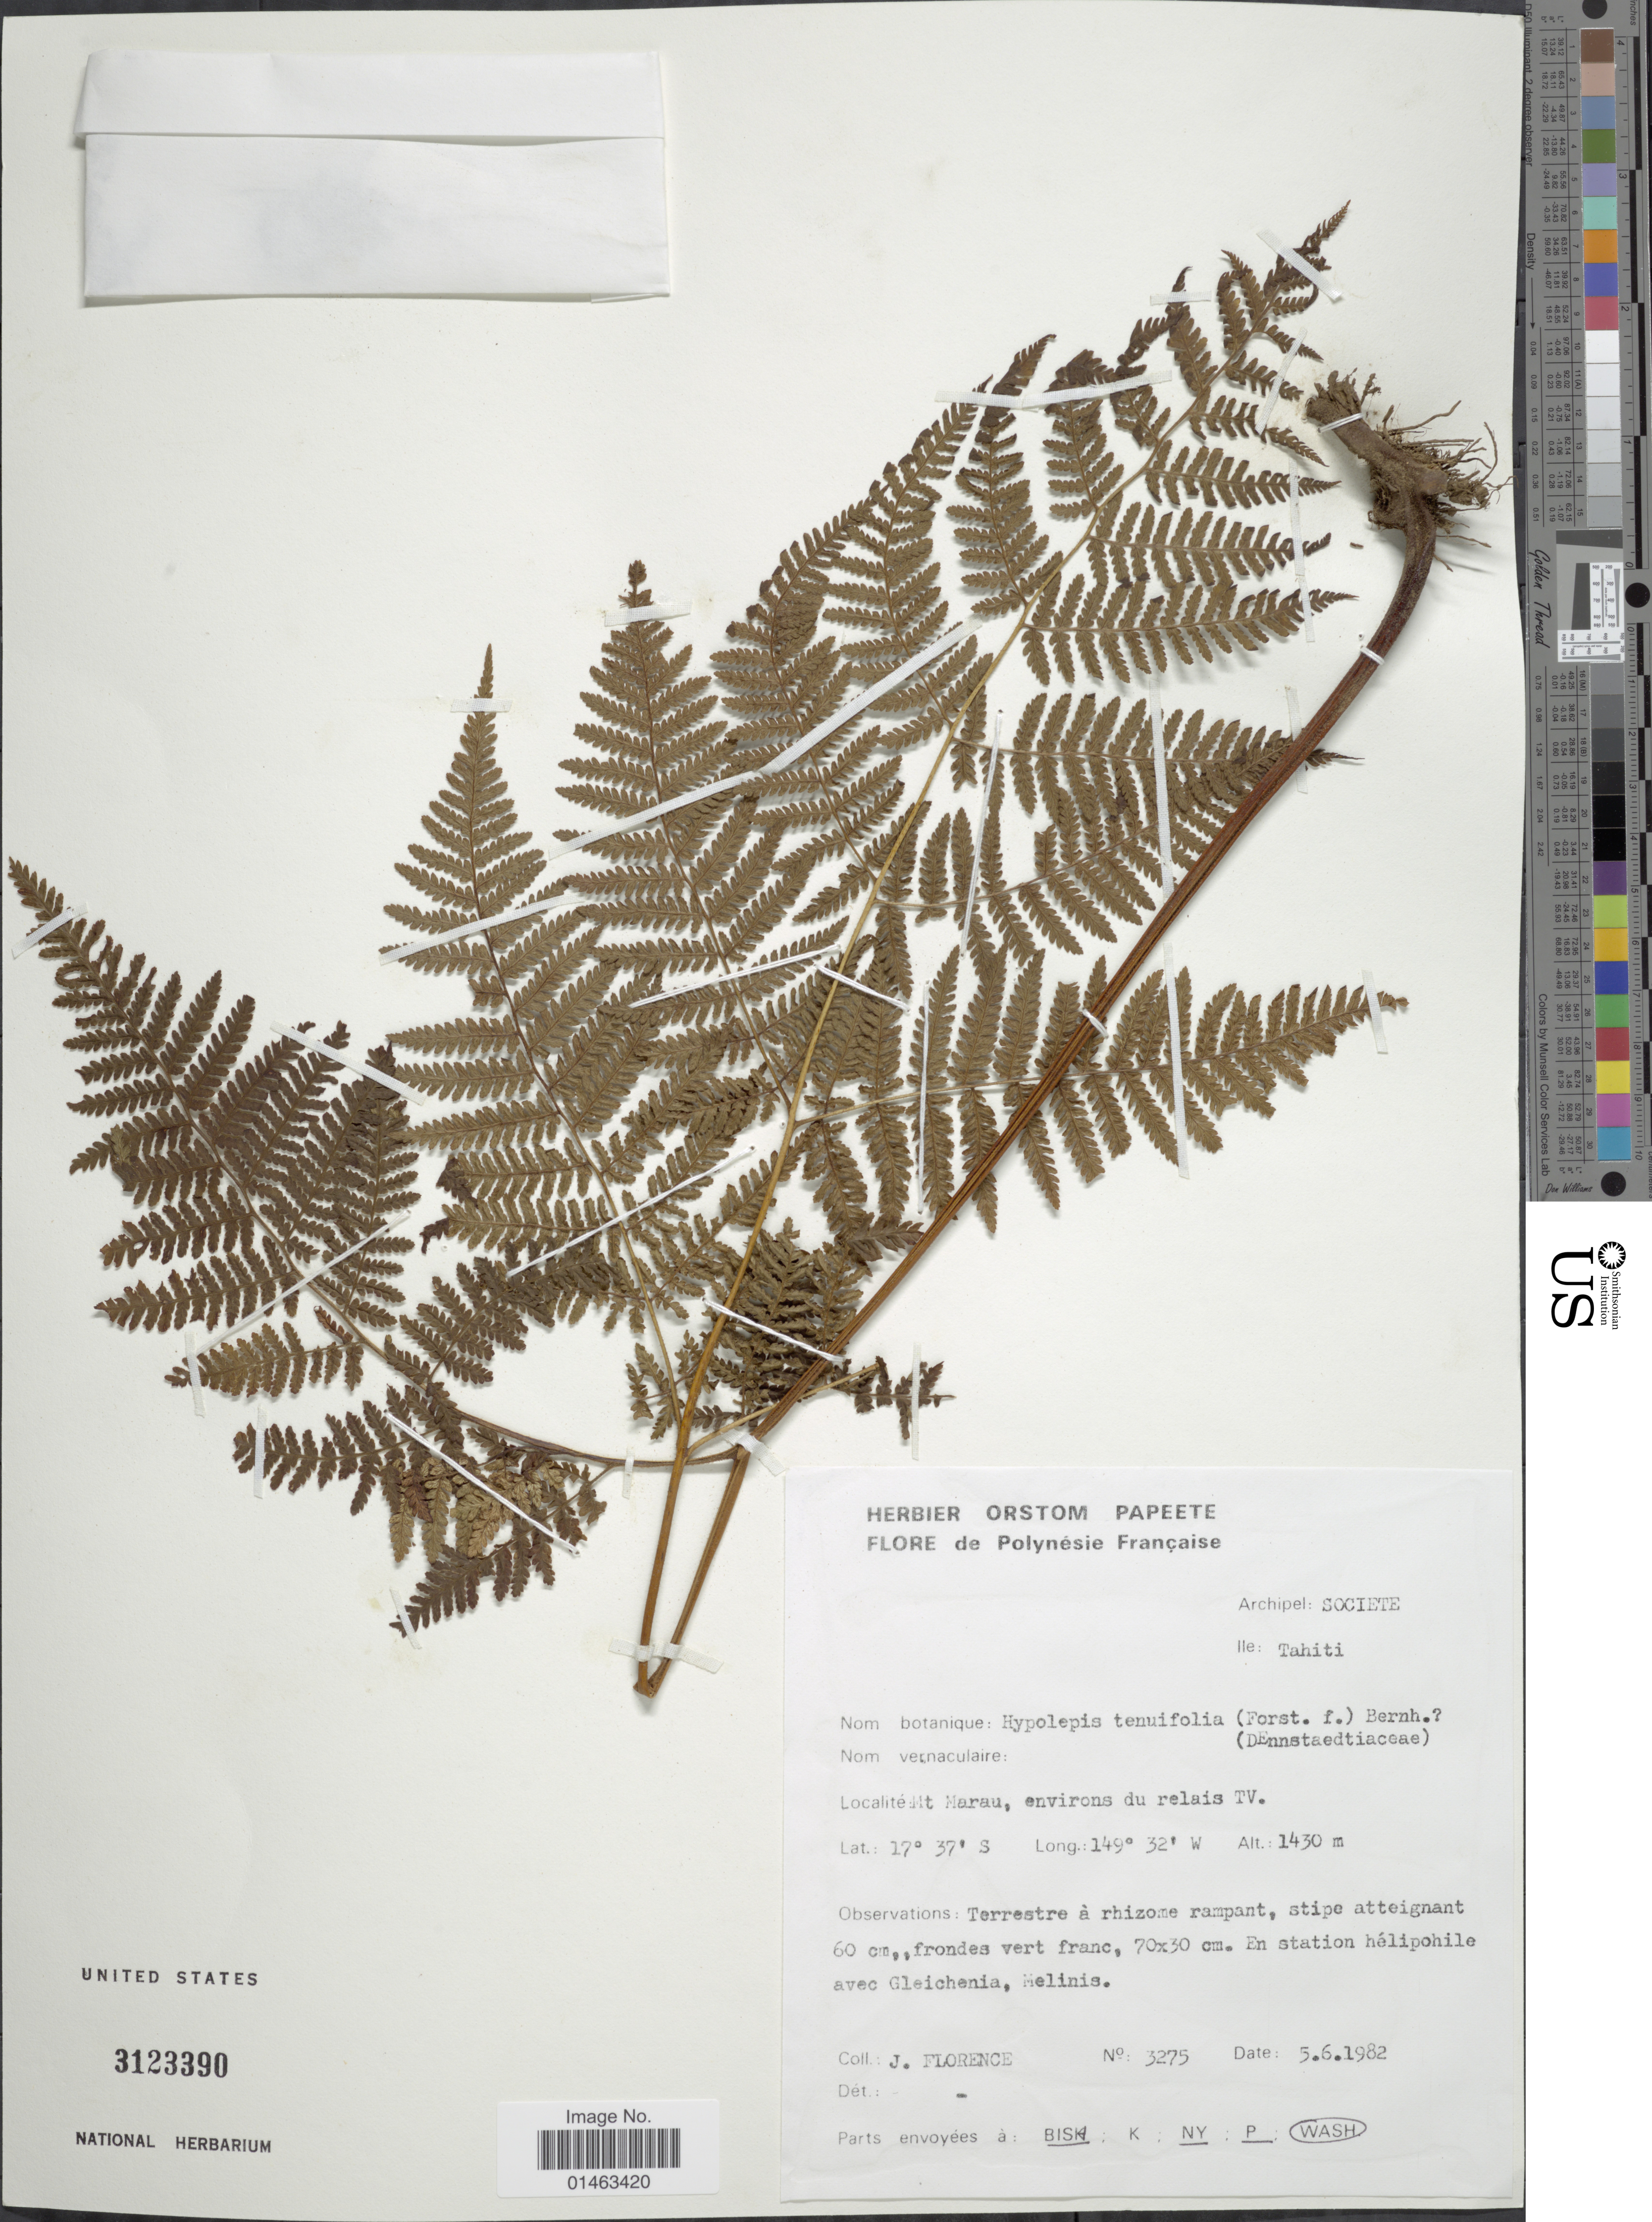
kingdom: Plantae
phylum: Tracheophyta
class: Polypodiopsida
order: Polypodiales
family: Dennstaedtiaceae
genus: Hypolepis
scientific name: Hypolepis tenuifolia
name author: (G. Forst.) Bernh.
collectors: J. Florence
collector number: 3275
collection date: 1982-06-05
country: French Polynesia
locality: Polynésie Française. Mt. Marau, environs du relais TV.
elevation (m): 1430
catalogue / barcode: US 3123390